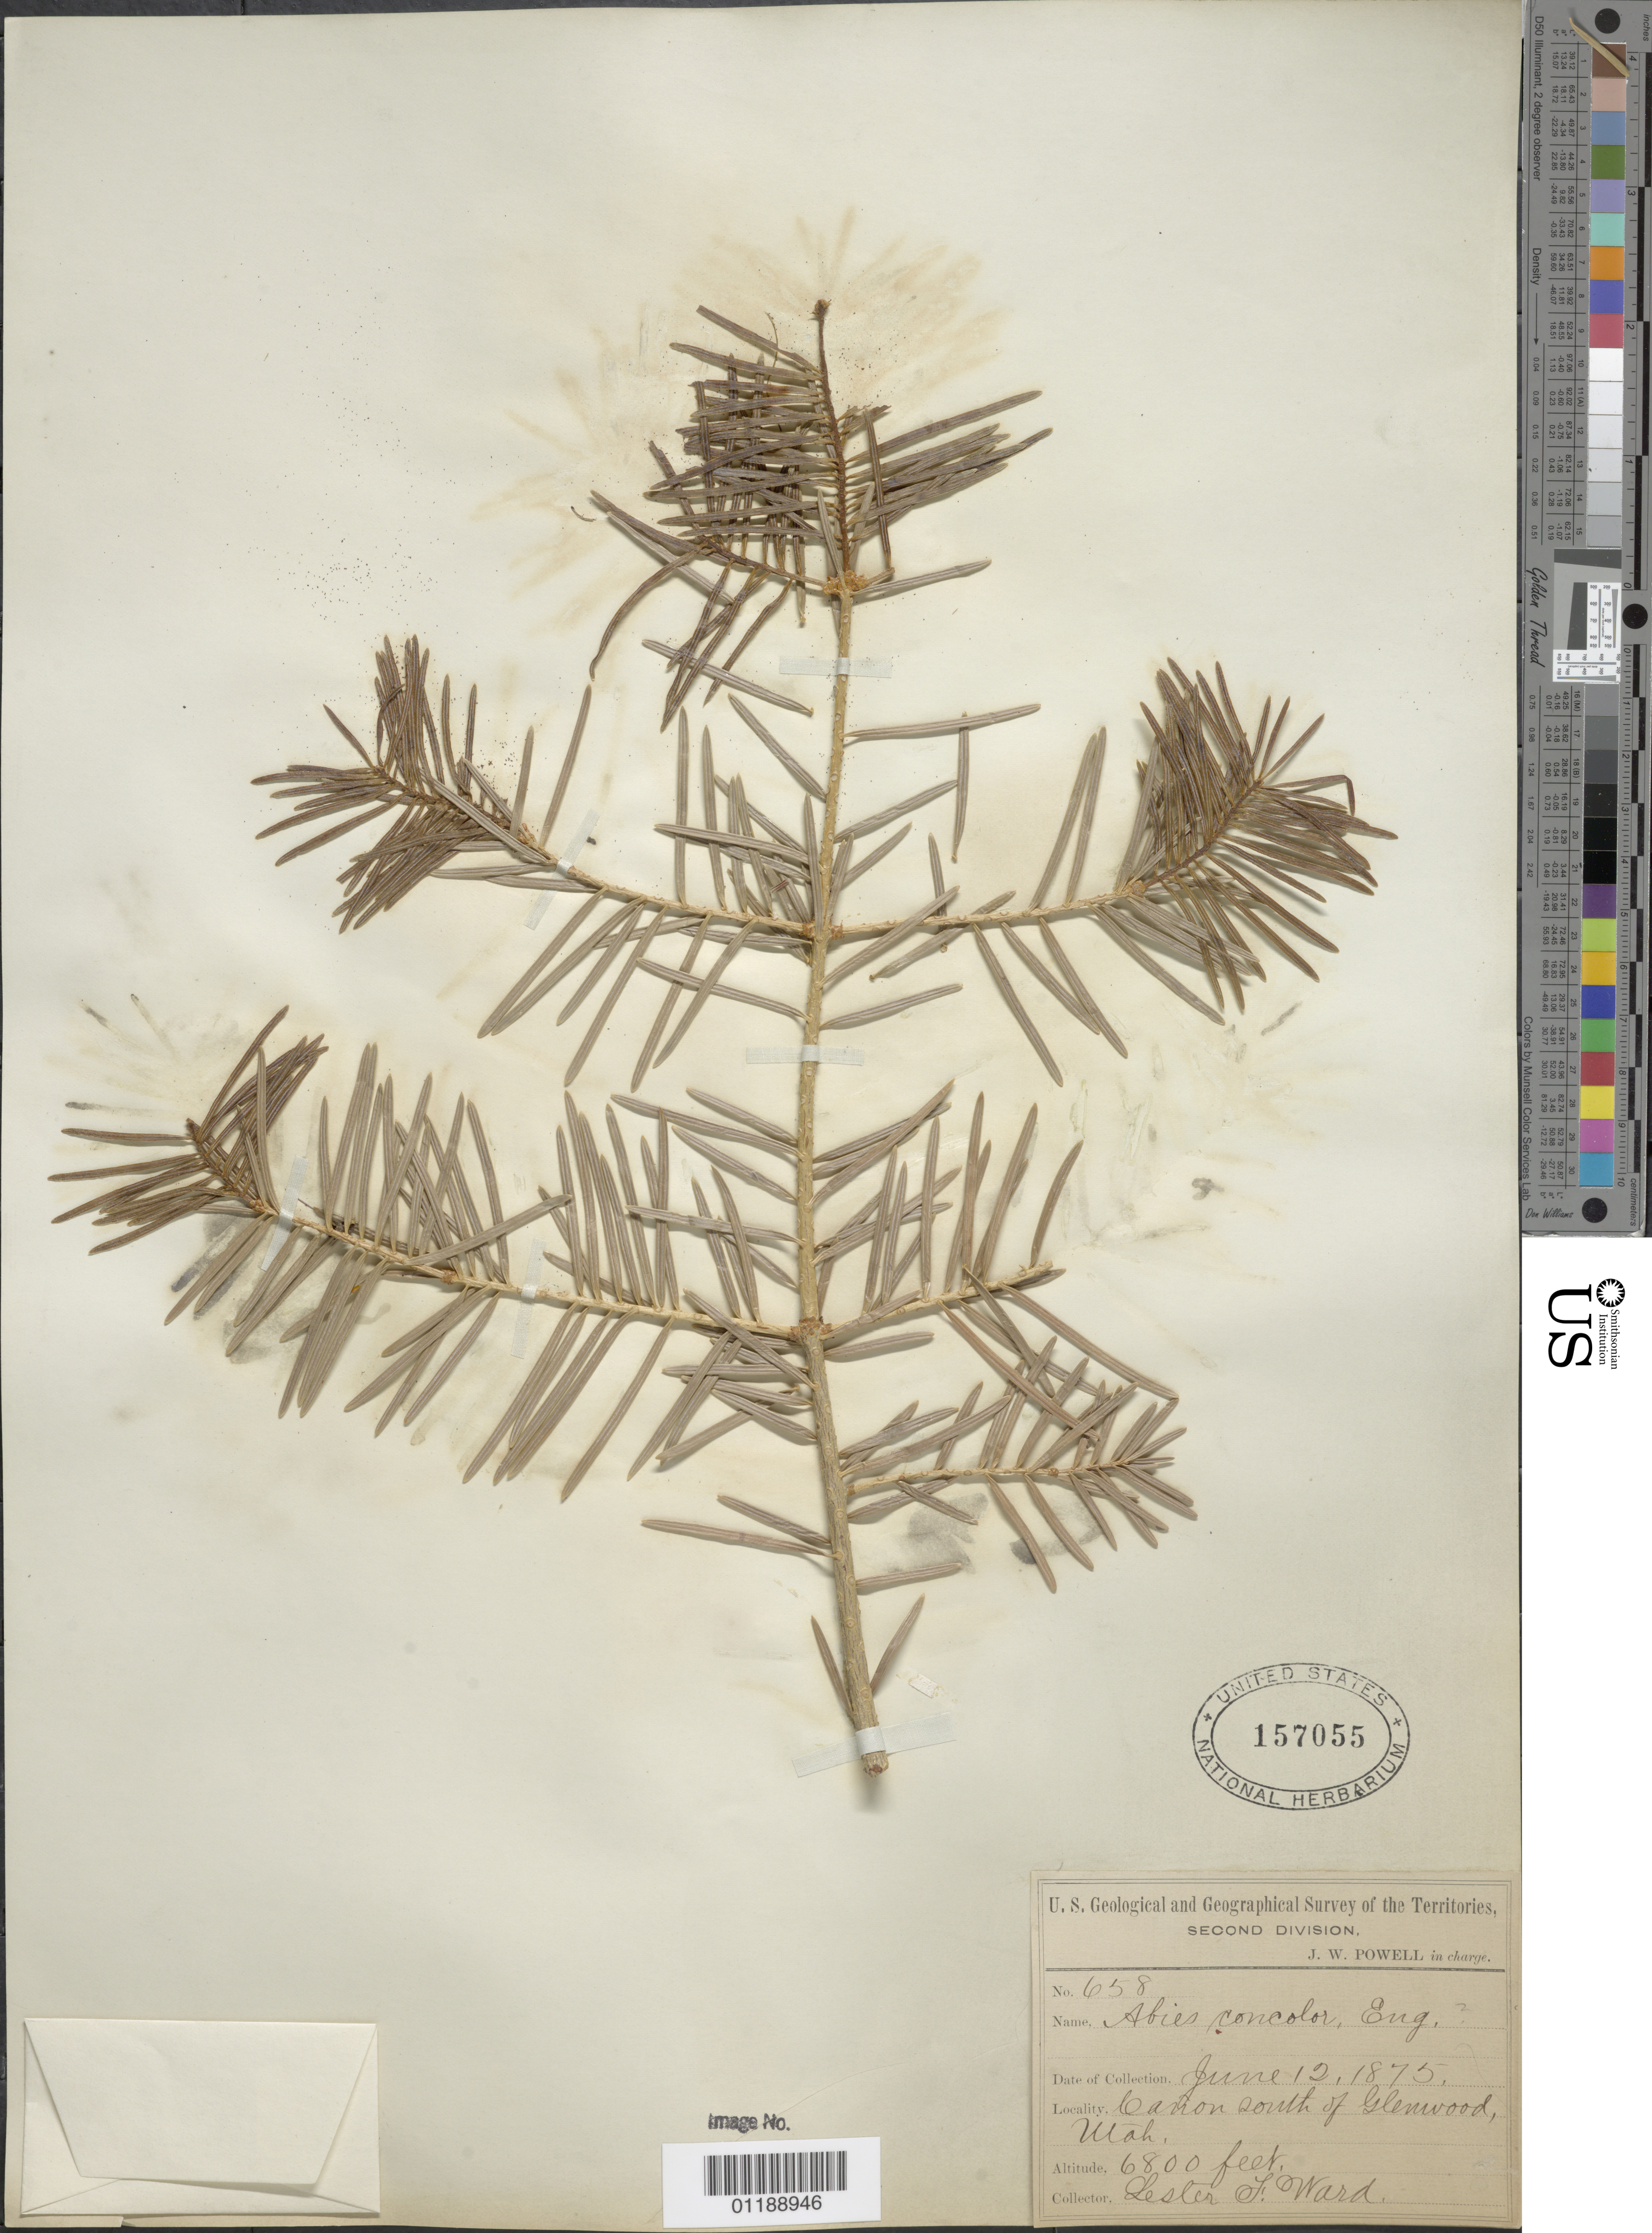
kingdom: Plantae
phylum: Tracheophyta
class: Pinopsida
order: Pinales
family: Pinaceae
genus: Abies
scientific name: Abies concolor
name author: (Gordon & Glend.) Lindl. ex Hildebr.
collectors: L. F. Ward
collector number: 658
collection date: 1875-06-12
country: United States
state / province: Utah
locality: Canyon south of Glenwood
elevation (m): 2073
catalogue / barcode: US 157055